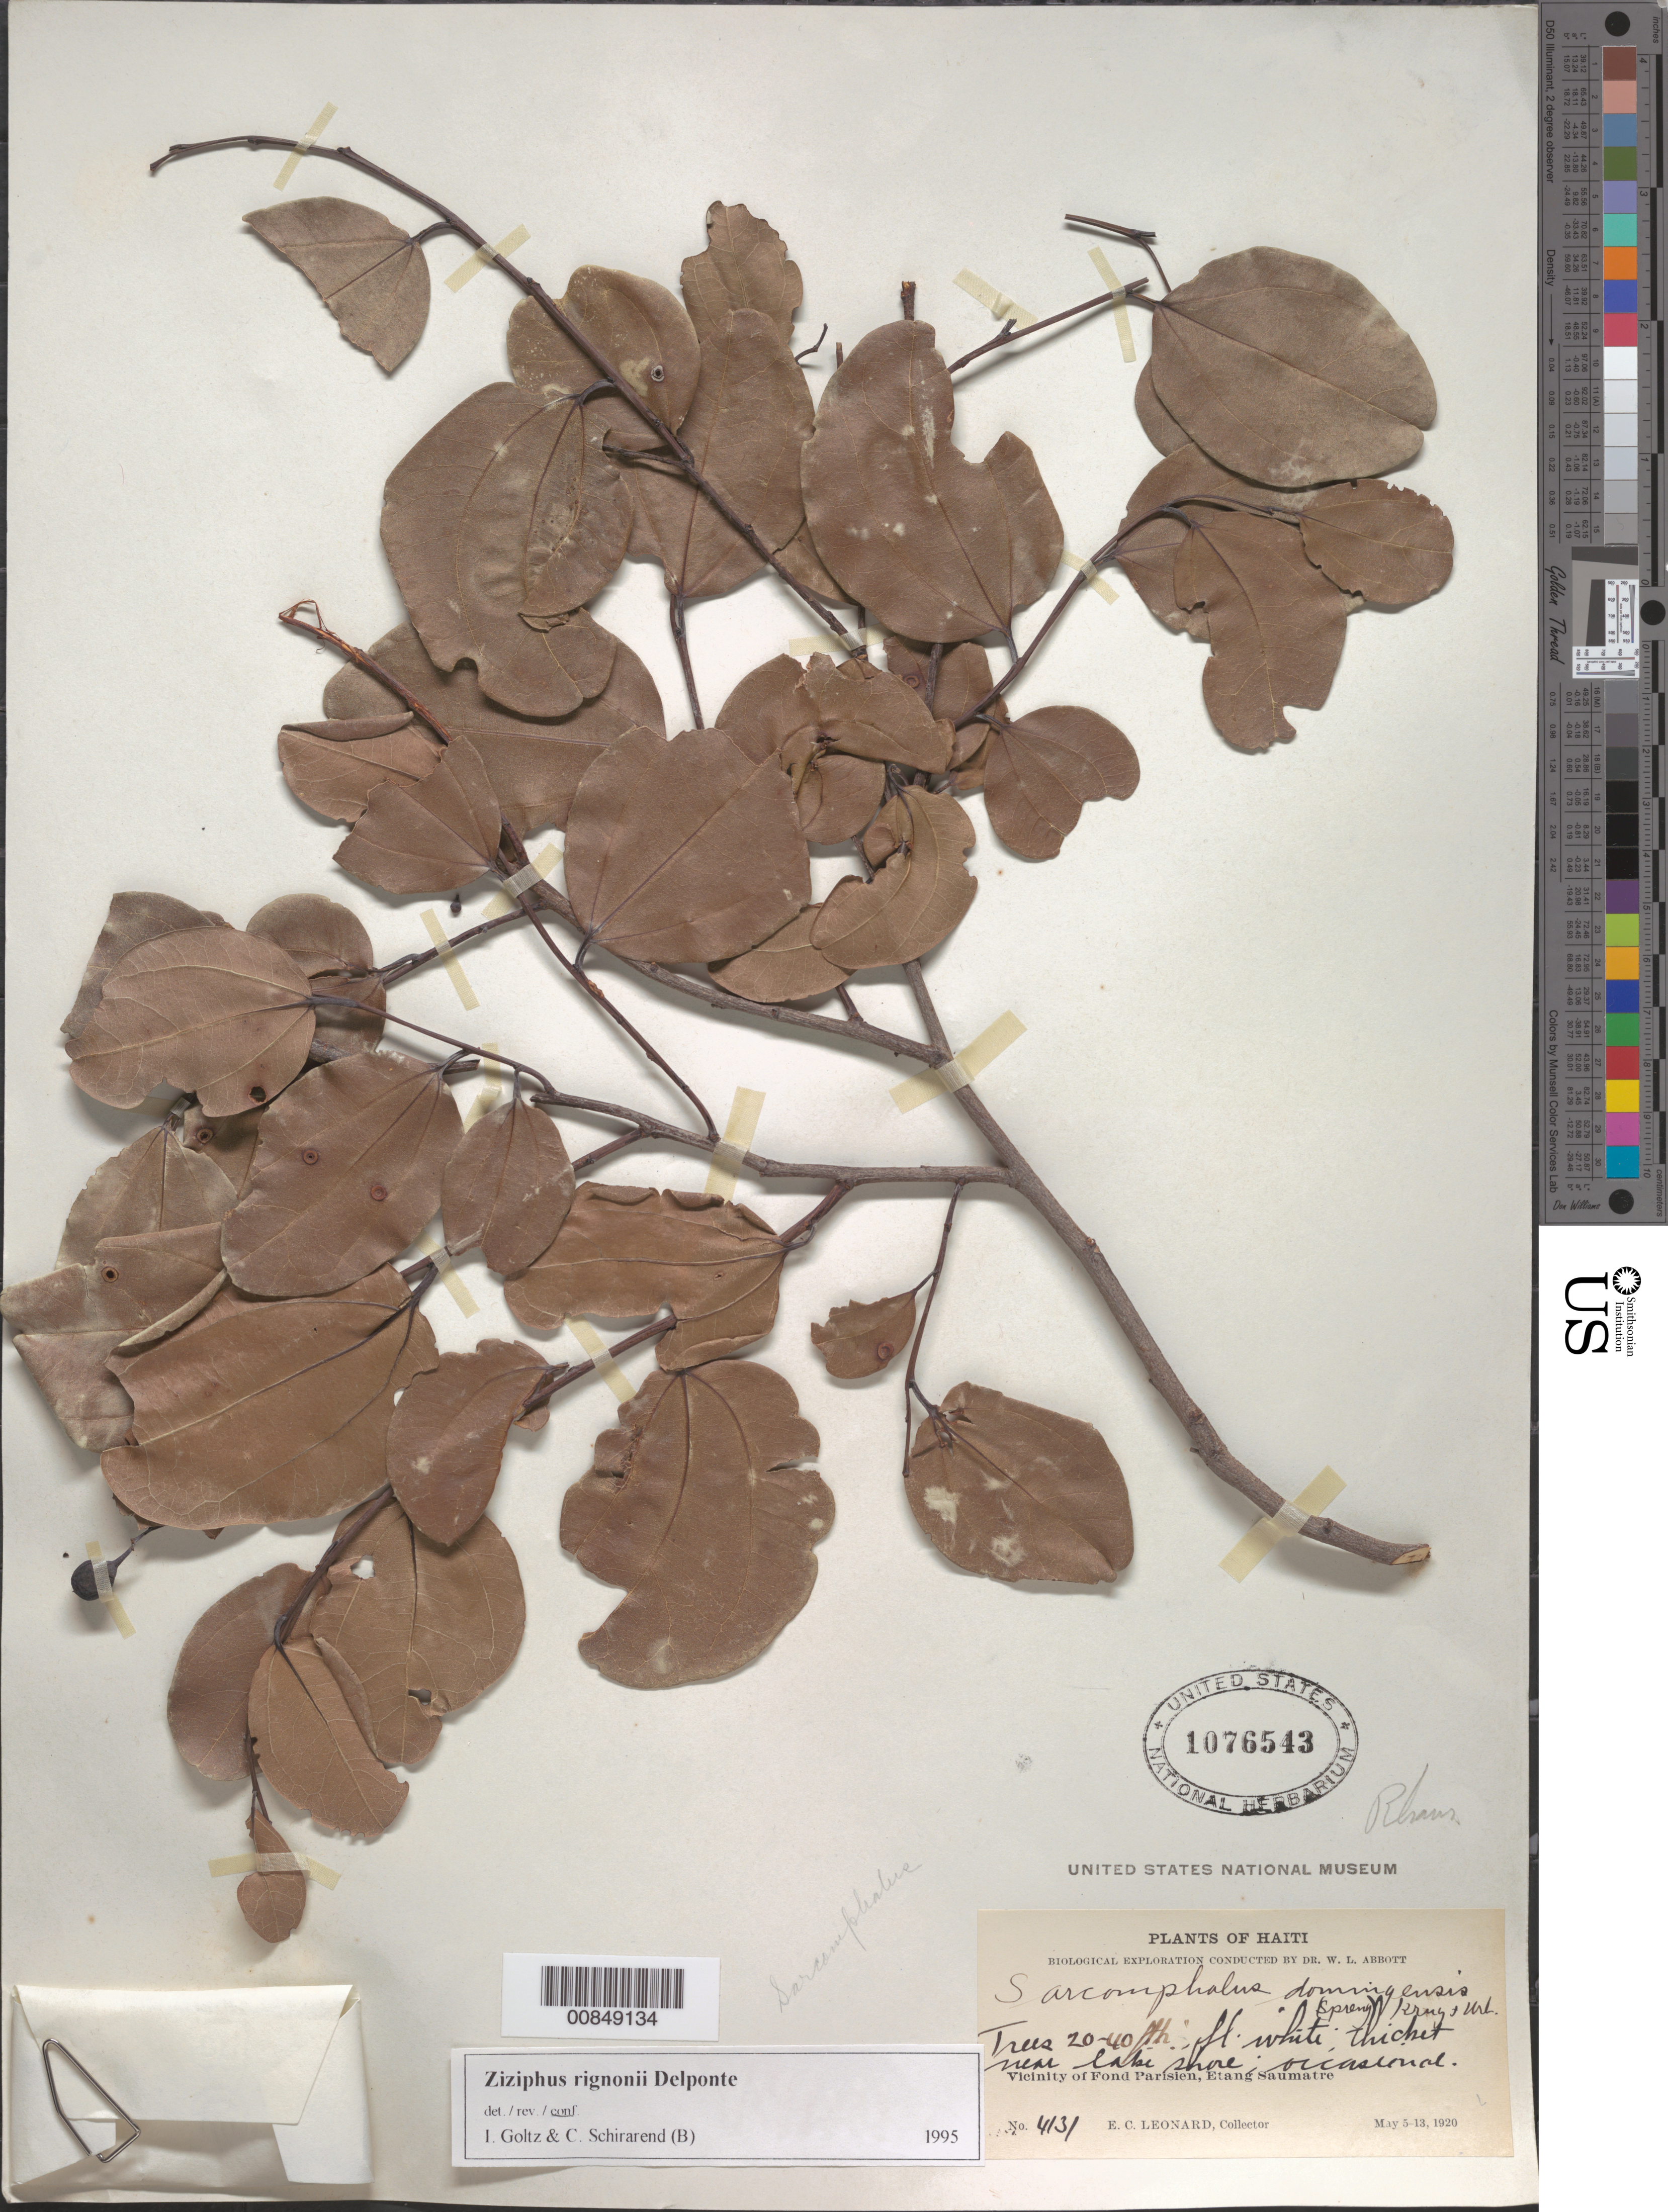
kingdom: Plantae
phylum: Tracheophyta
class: Magnoliopsida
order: Rosales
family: Rhamnaceae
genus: Sarcomphalus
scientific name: Sarcomphalus domingensis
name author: (Spreng.) Krug & Urb.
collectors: E. C. Leonard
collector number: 4131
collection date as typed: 05 May 1920 to 13 May 1920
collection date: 1920-05-05/1920-05-13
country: Haiti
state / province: Ouest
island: Hispaniola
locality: Vicinity of Fond Parisien, Etang Saumatre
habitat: Thicket near lake shore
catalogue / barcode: US 1076543